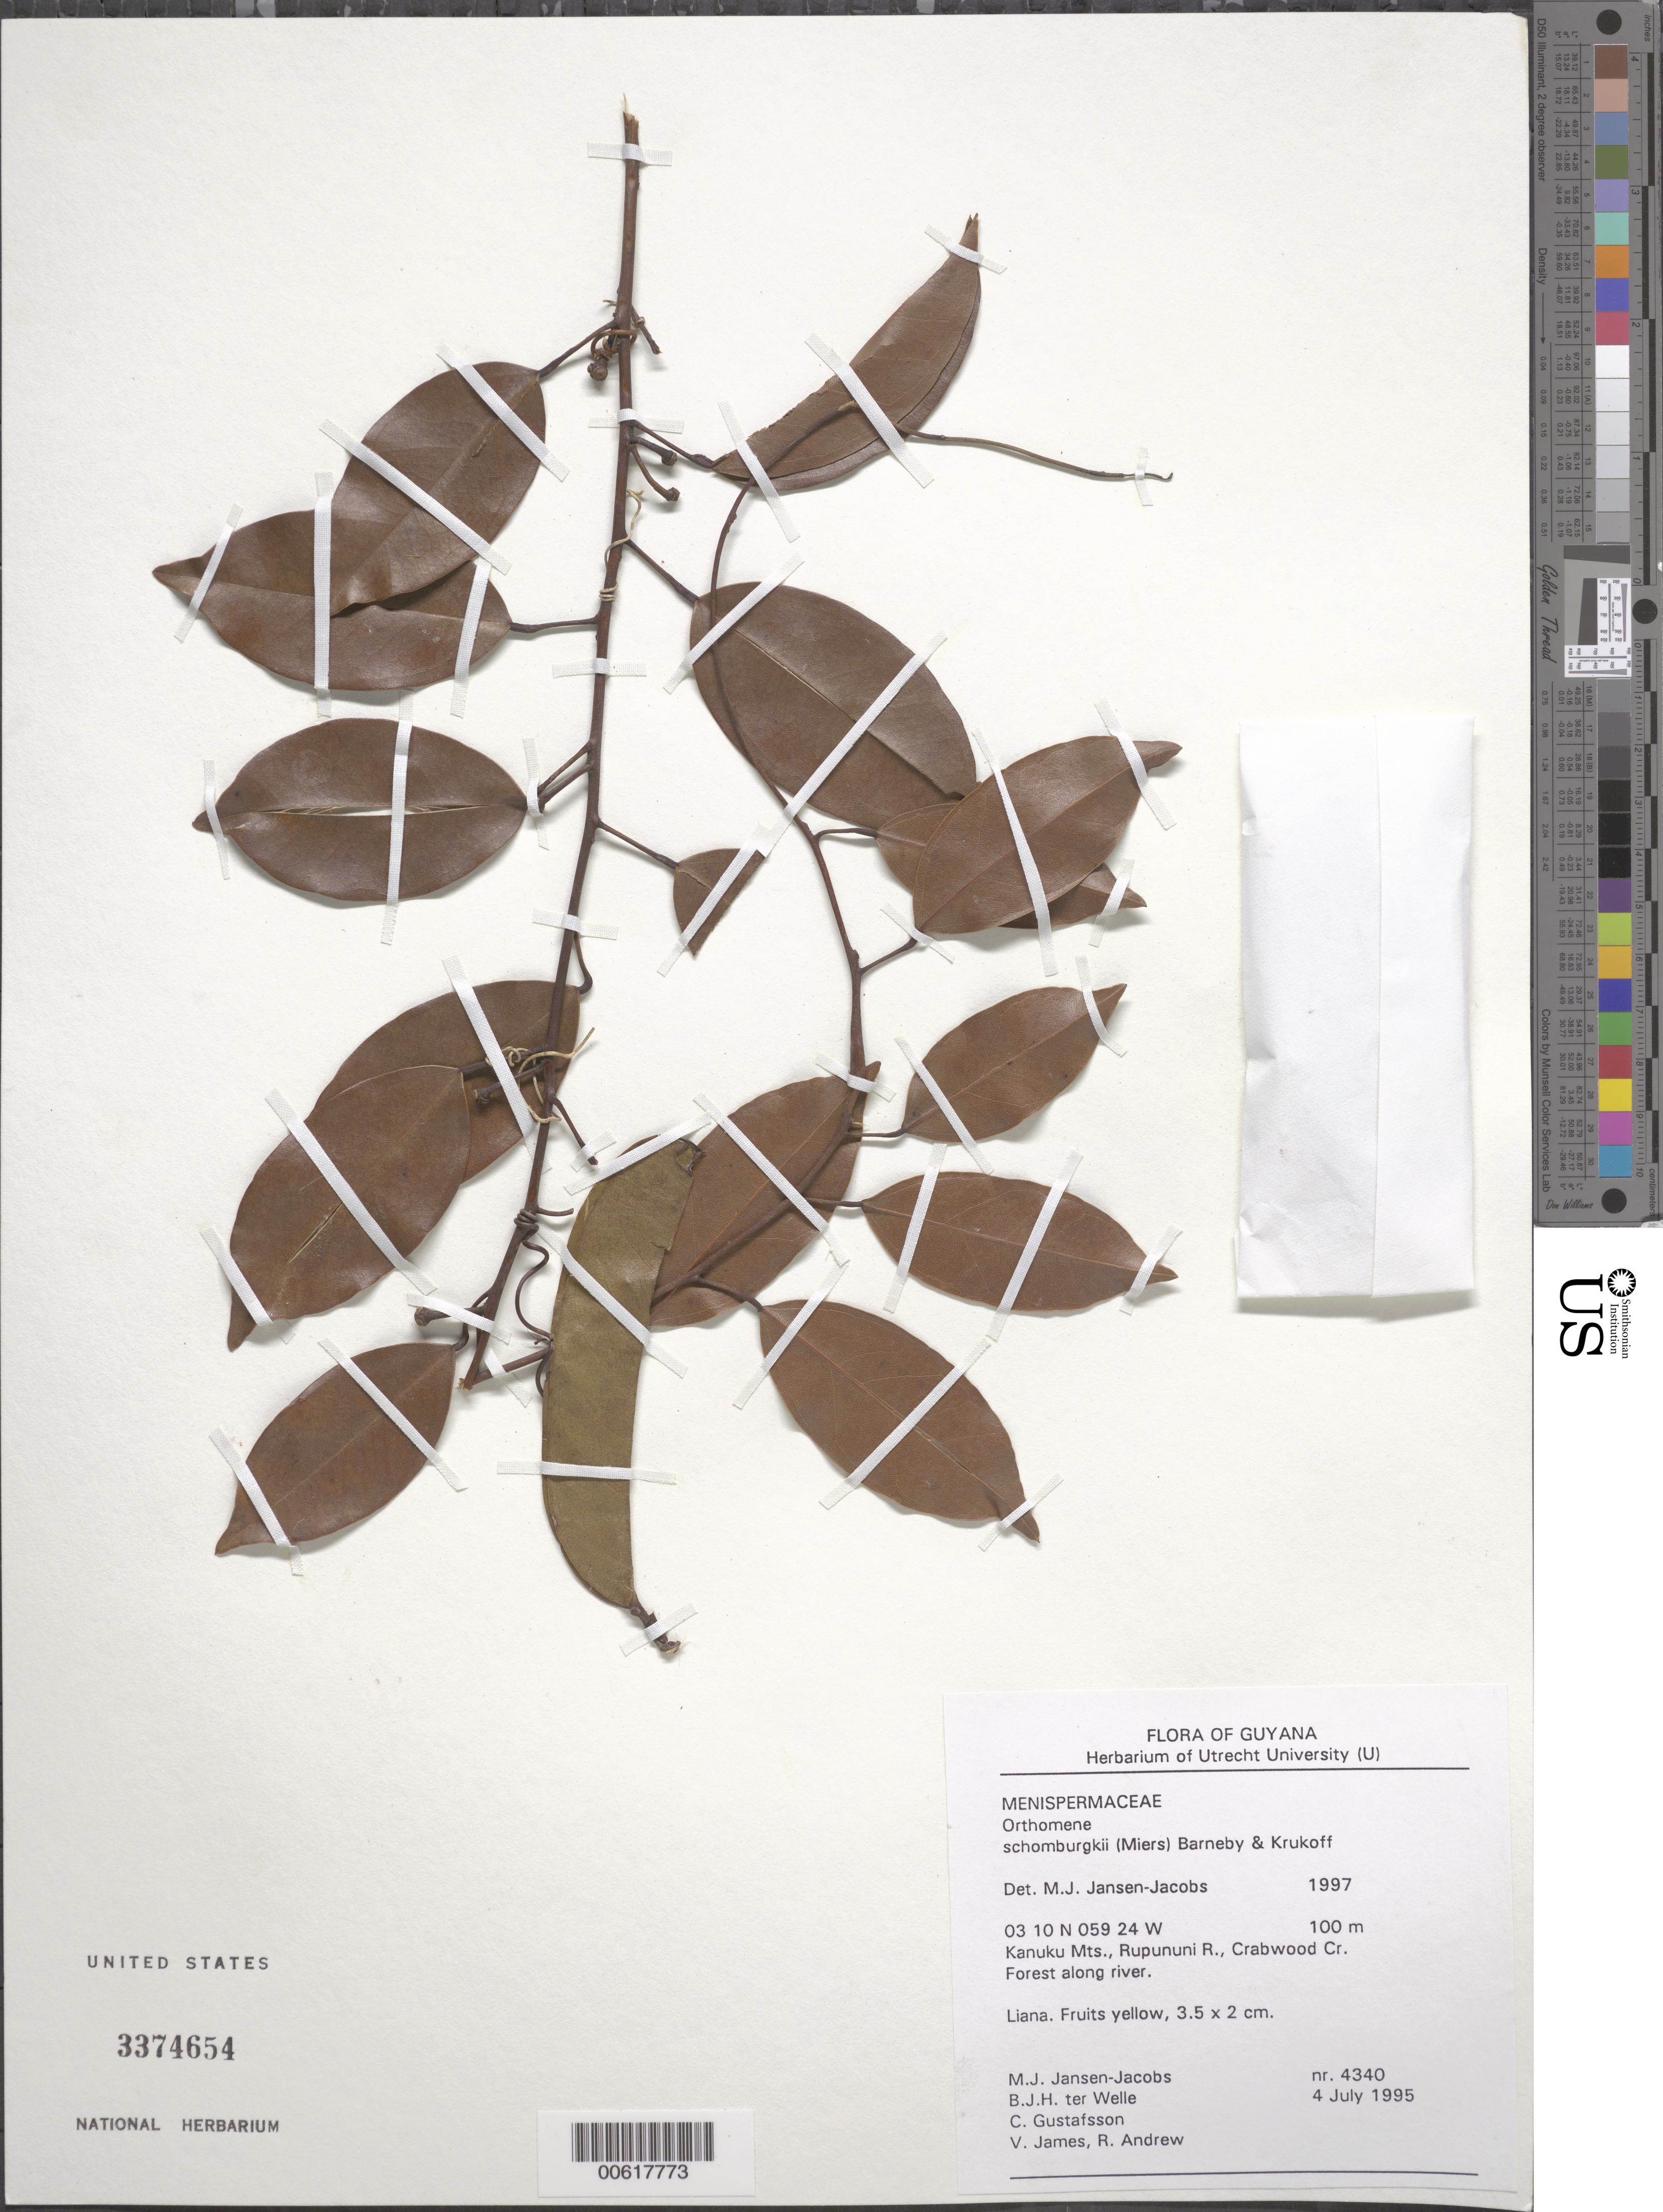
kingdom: Plantae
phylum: Tracheophyta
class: Magnoliopsida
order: Ranunculales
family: Menispermaceae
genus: Anomospermum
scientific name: Anomospermum schomburgkii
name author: Miers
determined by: Strong, Mark T., (BOT), Smithsonian Institution - National Museum of Natural History (UNITED STATES)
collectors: M. J. Jansen-Jacobs, B. Welle, C. G. Gustafsson, V. James & R. Andrew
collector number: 4340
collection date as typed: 4-Jul-95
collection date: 1995-07-04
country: Guyana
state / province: U. Takutu-U. Essequibo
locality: Crabwood Creek, Rupununi River, Kanuku Mts.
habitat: Forest along river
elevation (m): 100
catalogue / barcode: US 3374654